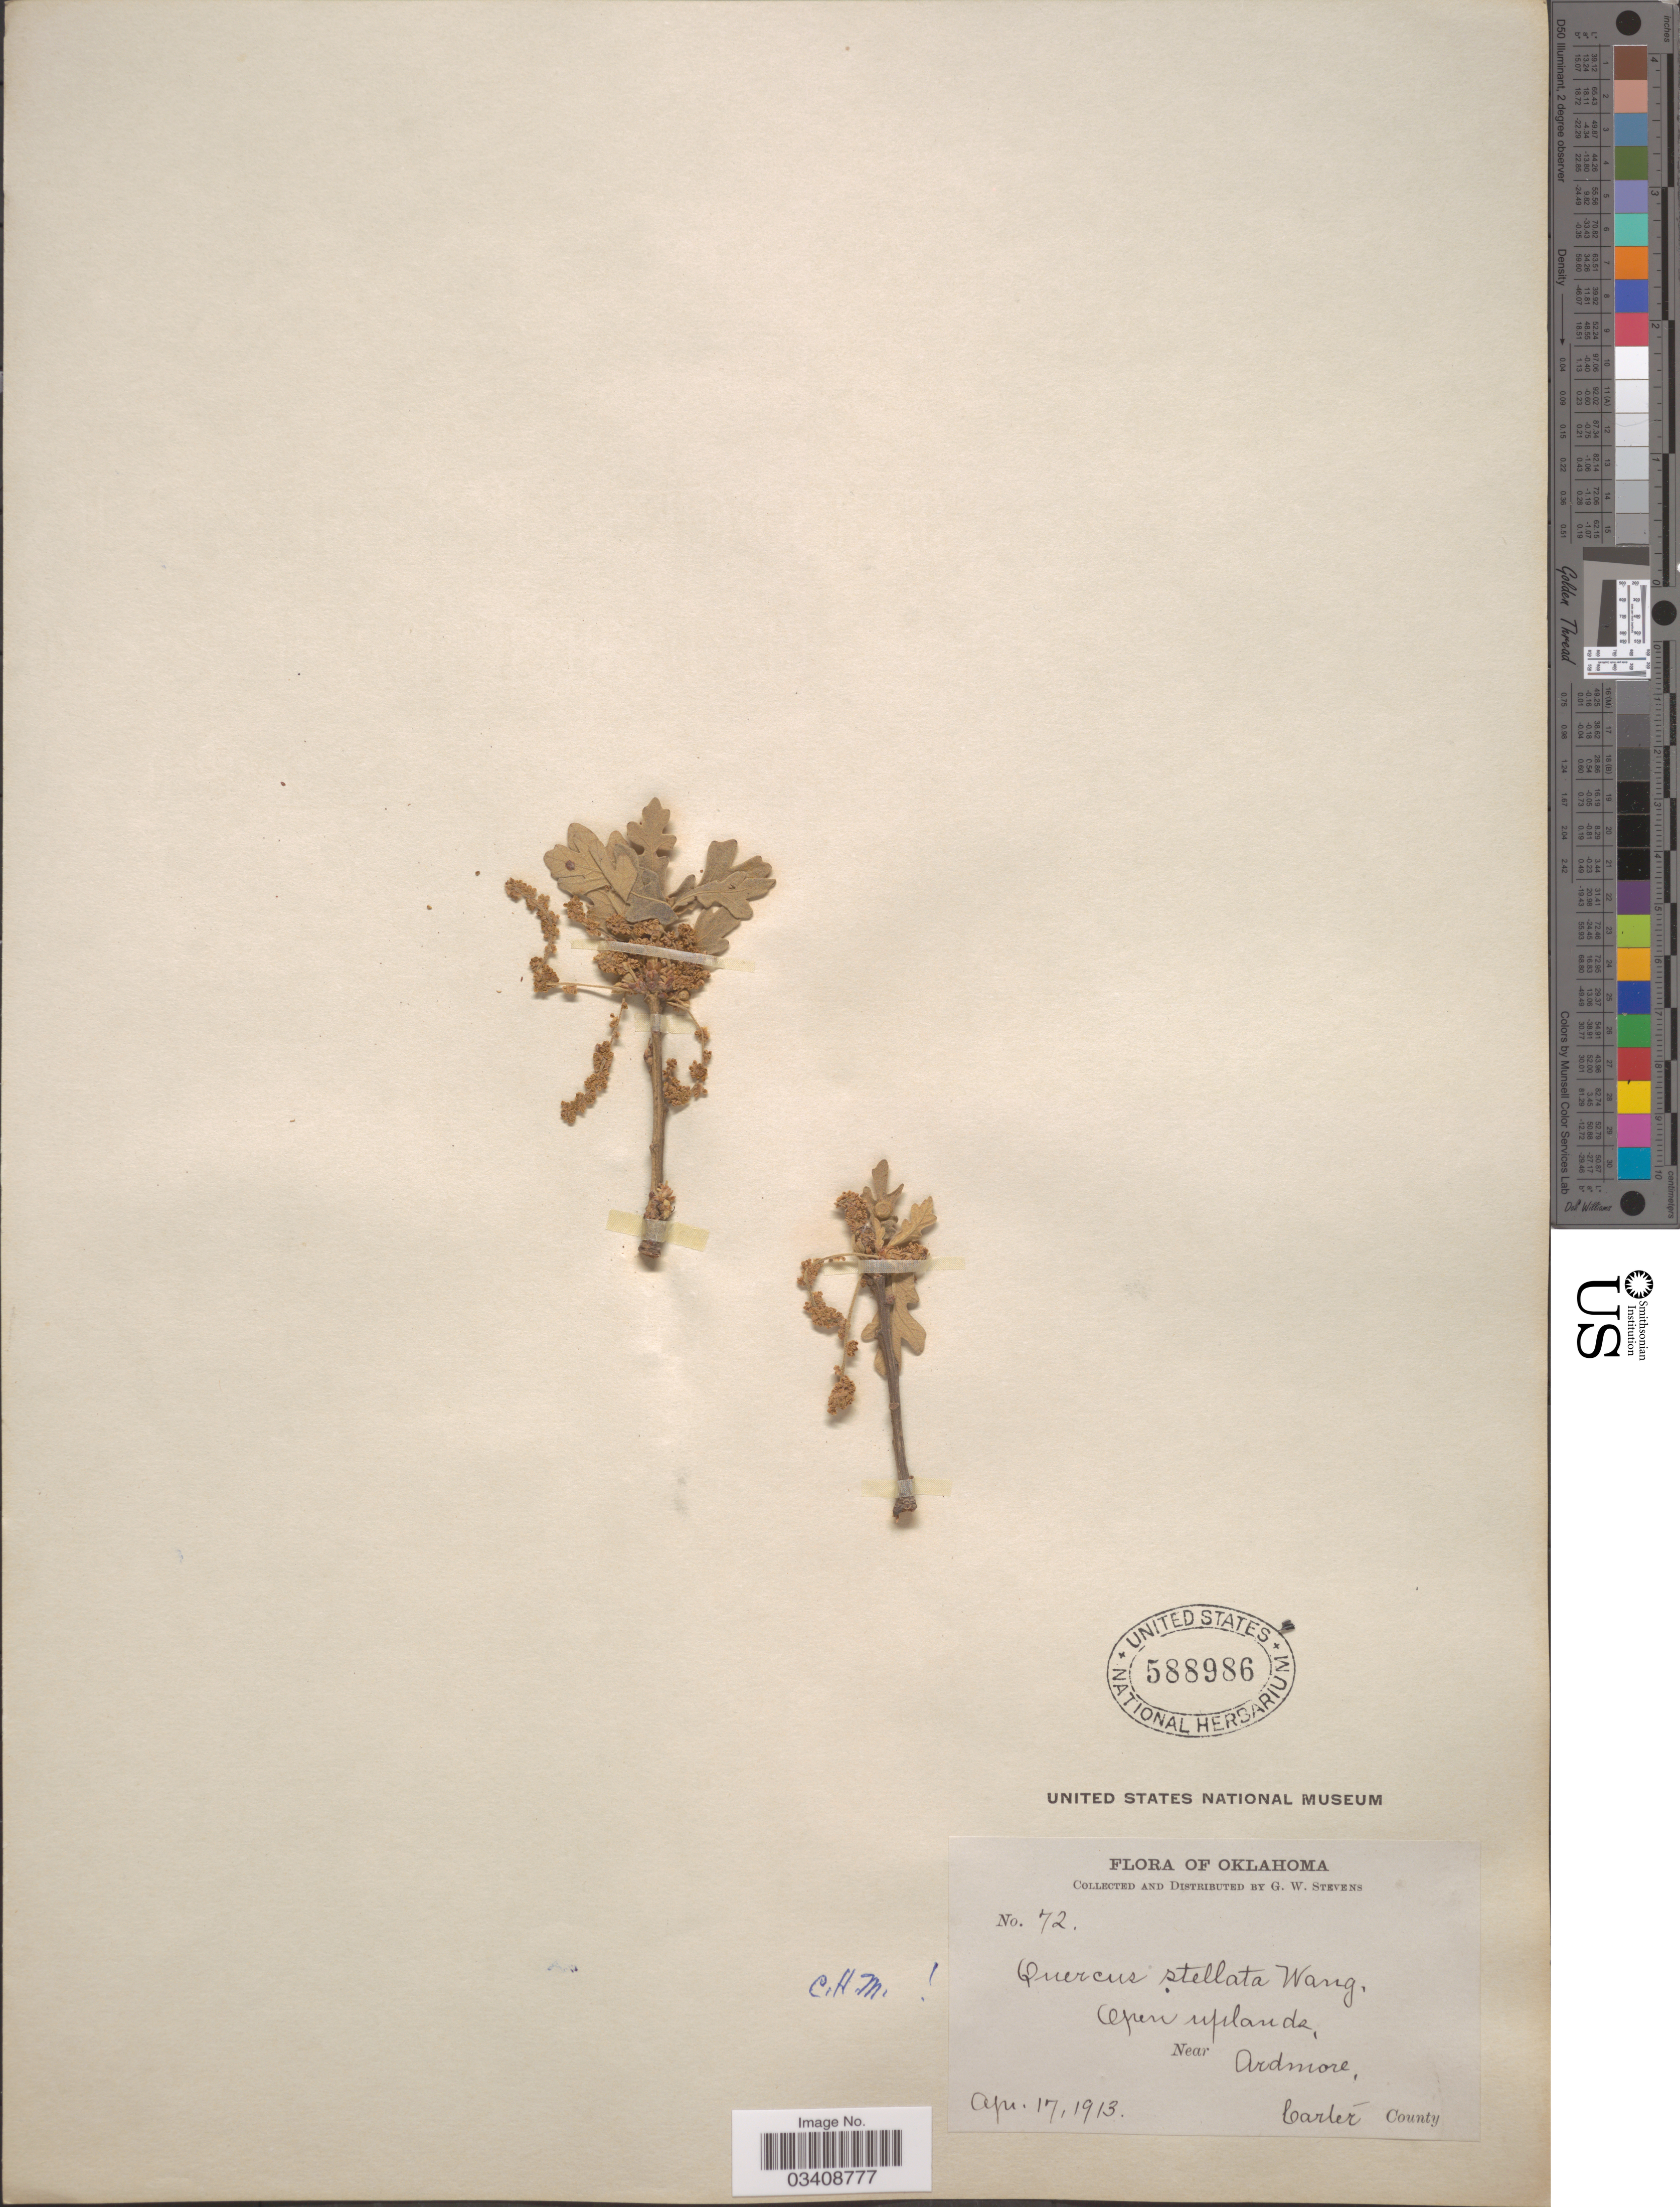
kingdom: Plantae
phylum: Tracheophyta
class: Magnoliopsida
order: Fagales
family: Fagaceae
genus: Quercus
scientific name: Quercus stellata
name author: Wangenh.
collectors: G. W. Stevens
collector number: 72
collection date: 1913-04-17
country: United States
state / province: Oklahoma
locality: Near Ardmore, Carter County.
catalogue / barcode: US 588986